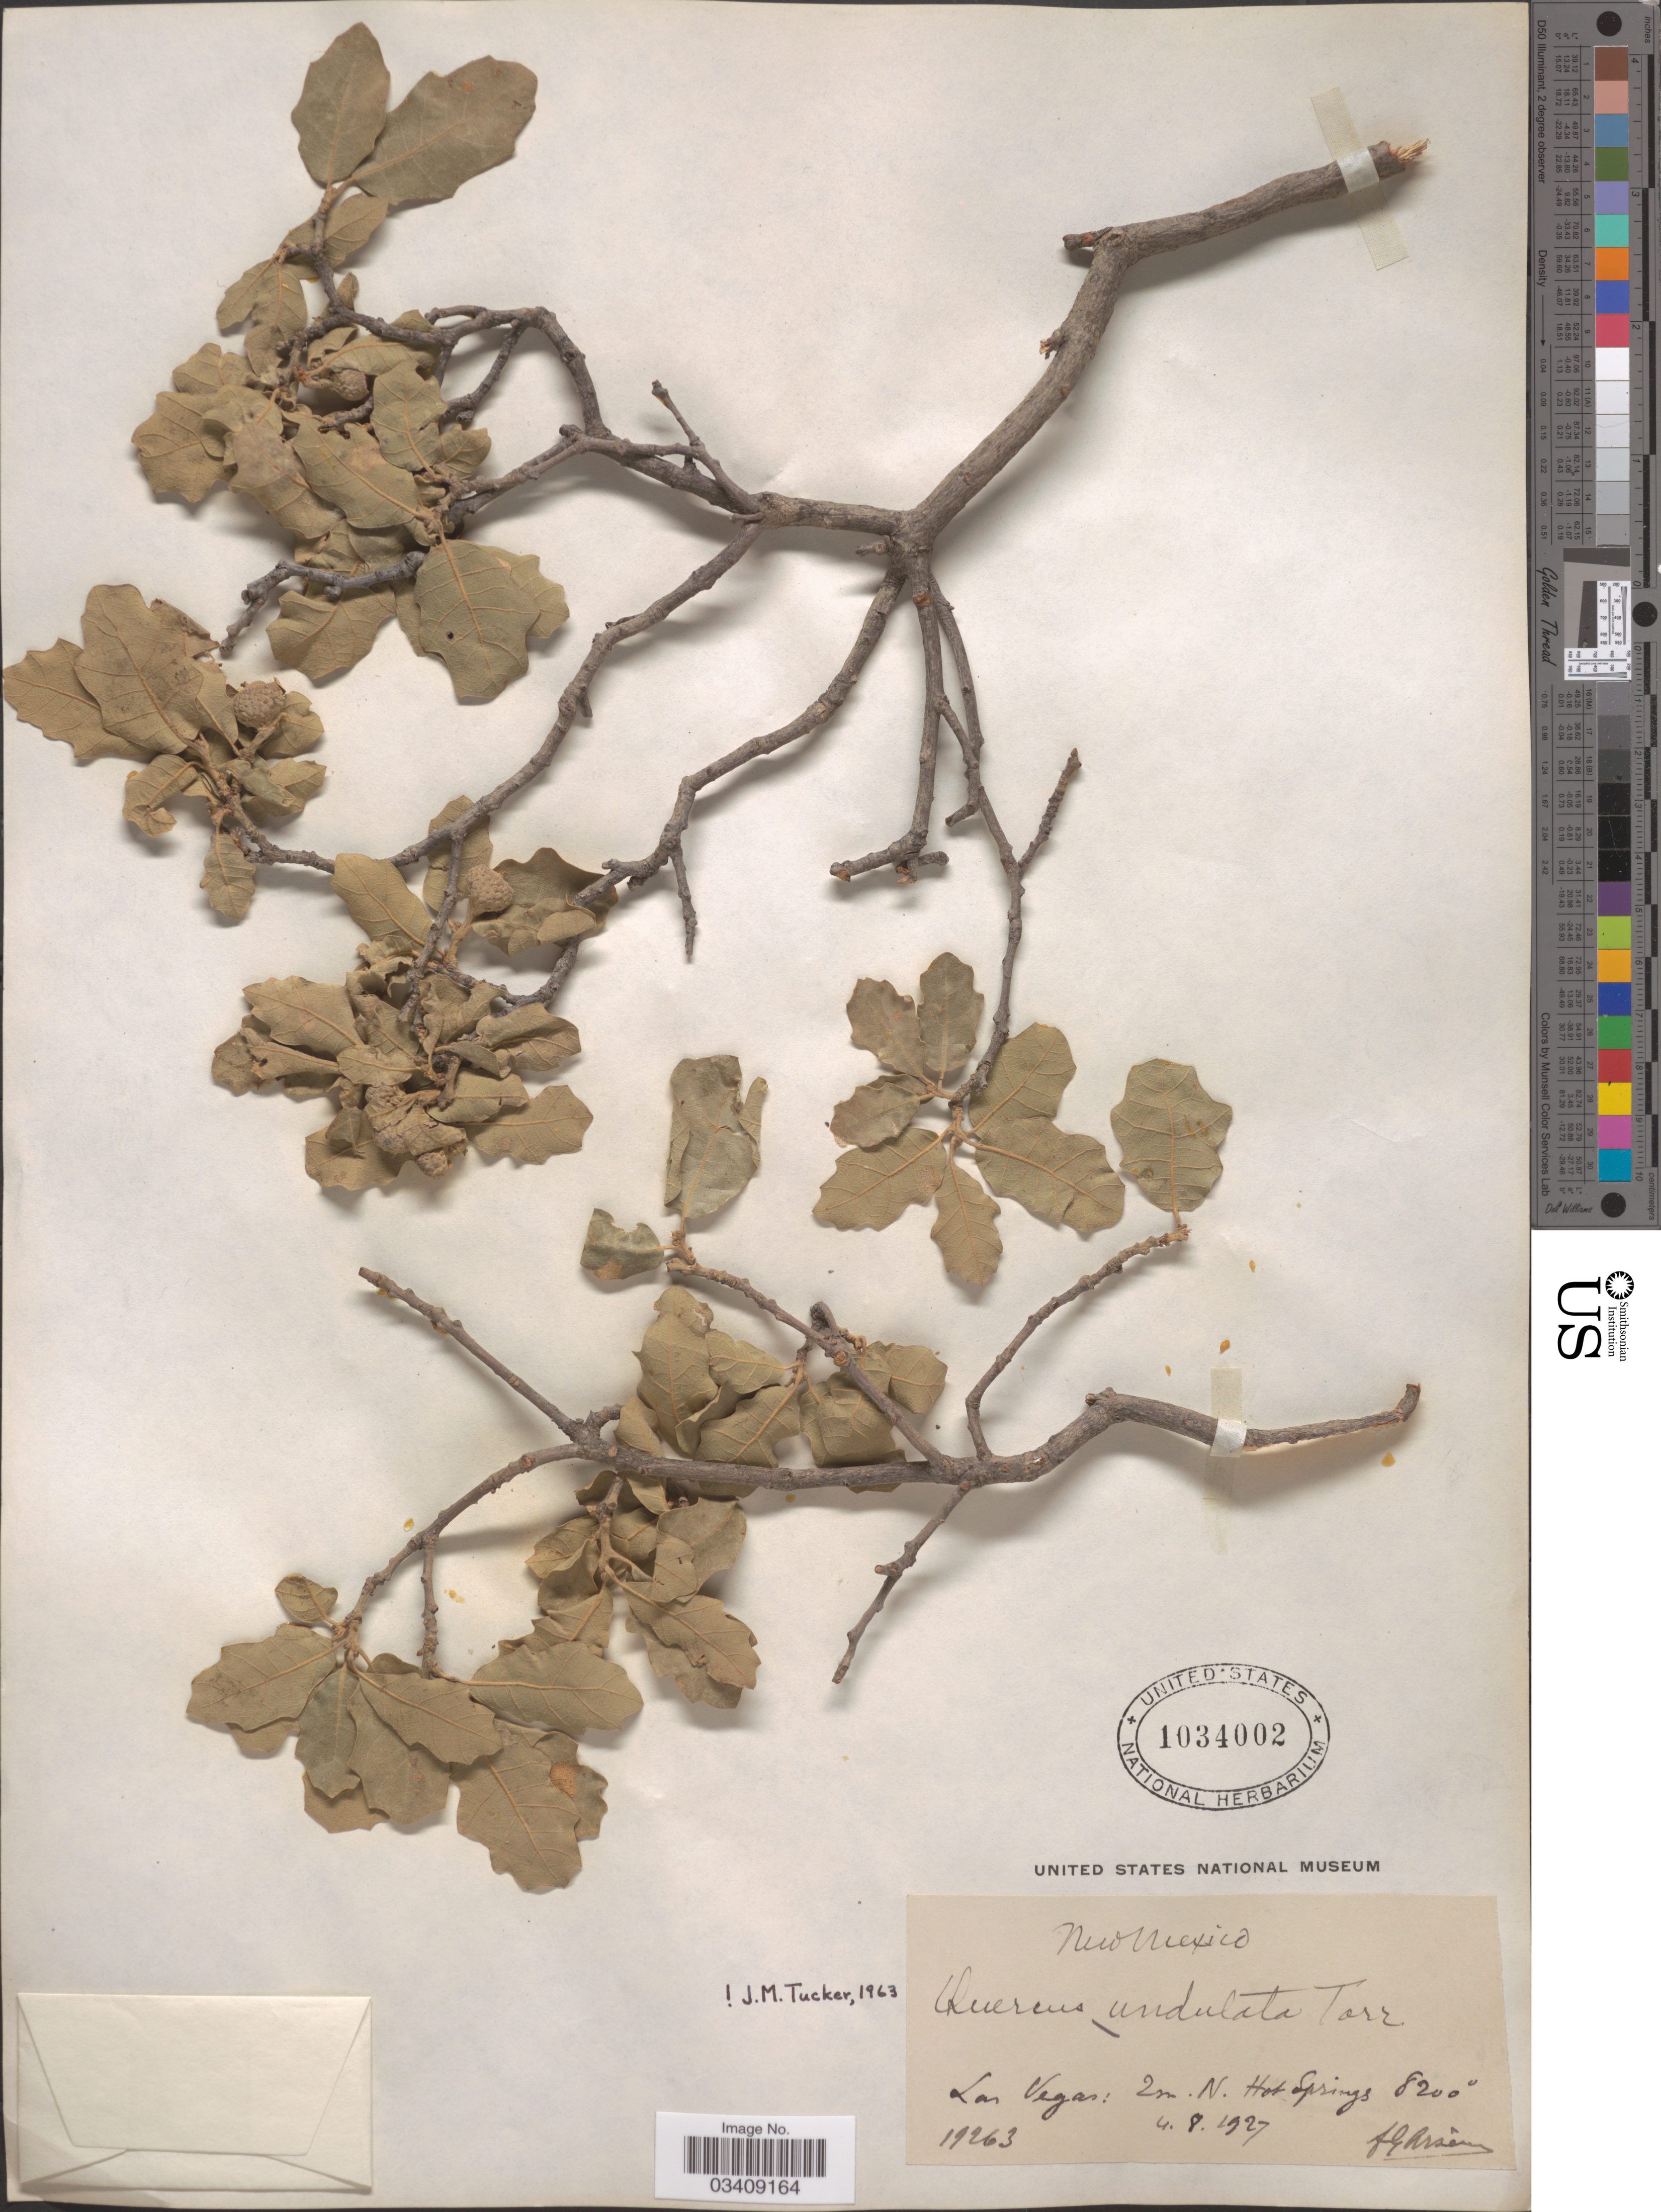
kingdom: Plantae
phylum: Tracheophyta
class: Magnoliopsida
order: Fagales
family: Fagaceae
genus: Quercus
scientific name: Quercus undulata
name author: Torr.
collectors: F. Arsène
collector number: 19263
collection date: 1927-04-08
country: United States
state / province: New Mexico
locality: Las Vegas: 2m. N. Hot Springs.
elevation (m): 2499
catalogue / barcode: US 1034002